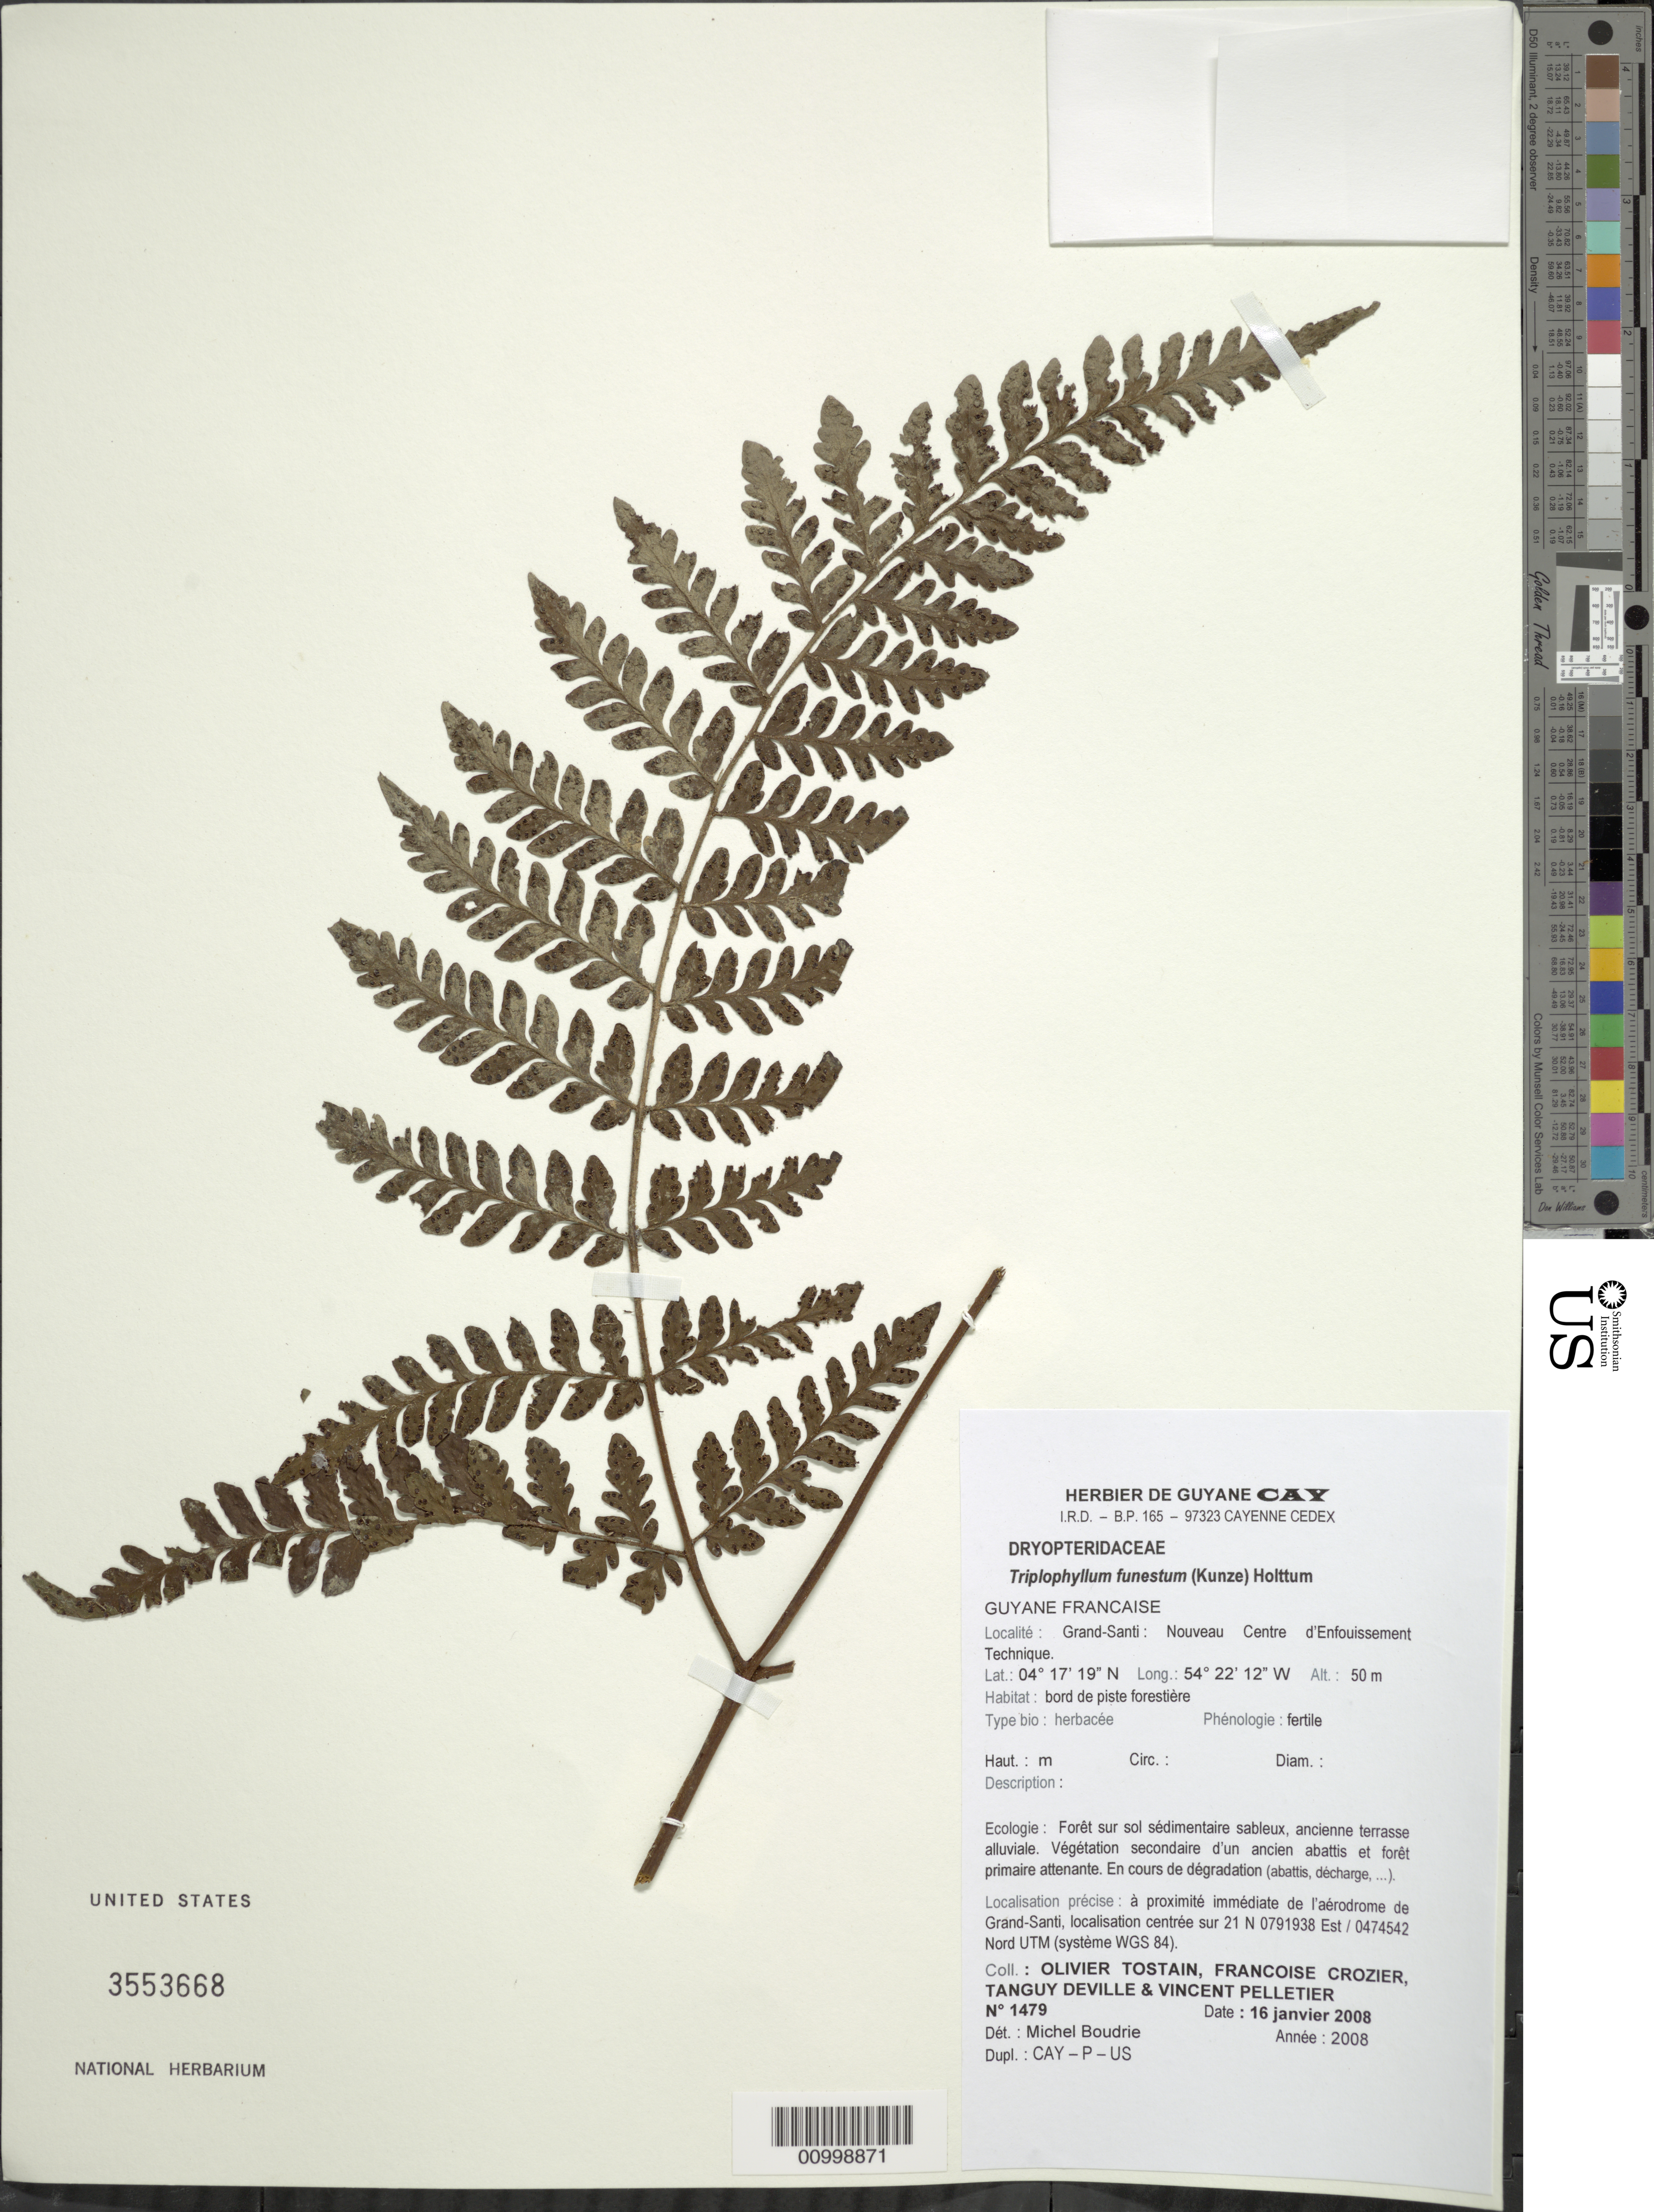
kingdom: Plantae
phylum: Tracheophyta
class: Polypodiopsida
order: Polypodiales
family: Tectariaceae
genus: Triplophyllum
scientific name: Triplophyllum funestum var. funestum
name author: (Kunze) Holttum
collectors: O. Tostain, F. Crozier, T. Deville & V. Pelletier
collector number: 1479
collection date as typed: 16-Jan-08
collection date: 2008-01-16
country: French Guiana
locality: Grand-Santi: Nouveau Centre d'Enfouissement Technique; a proximite immediate de l'aerodrome de Grand-Santi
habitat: Bord de piste forestiere. Foret sur sol sedimentaire sableux, ancienne terrasse alluviale. Veg secondaire d'un ancien abattis et foret primaire attena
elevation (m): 50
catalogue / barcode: US 3553668